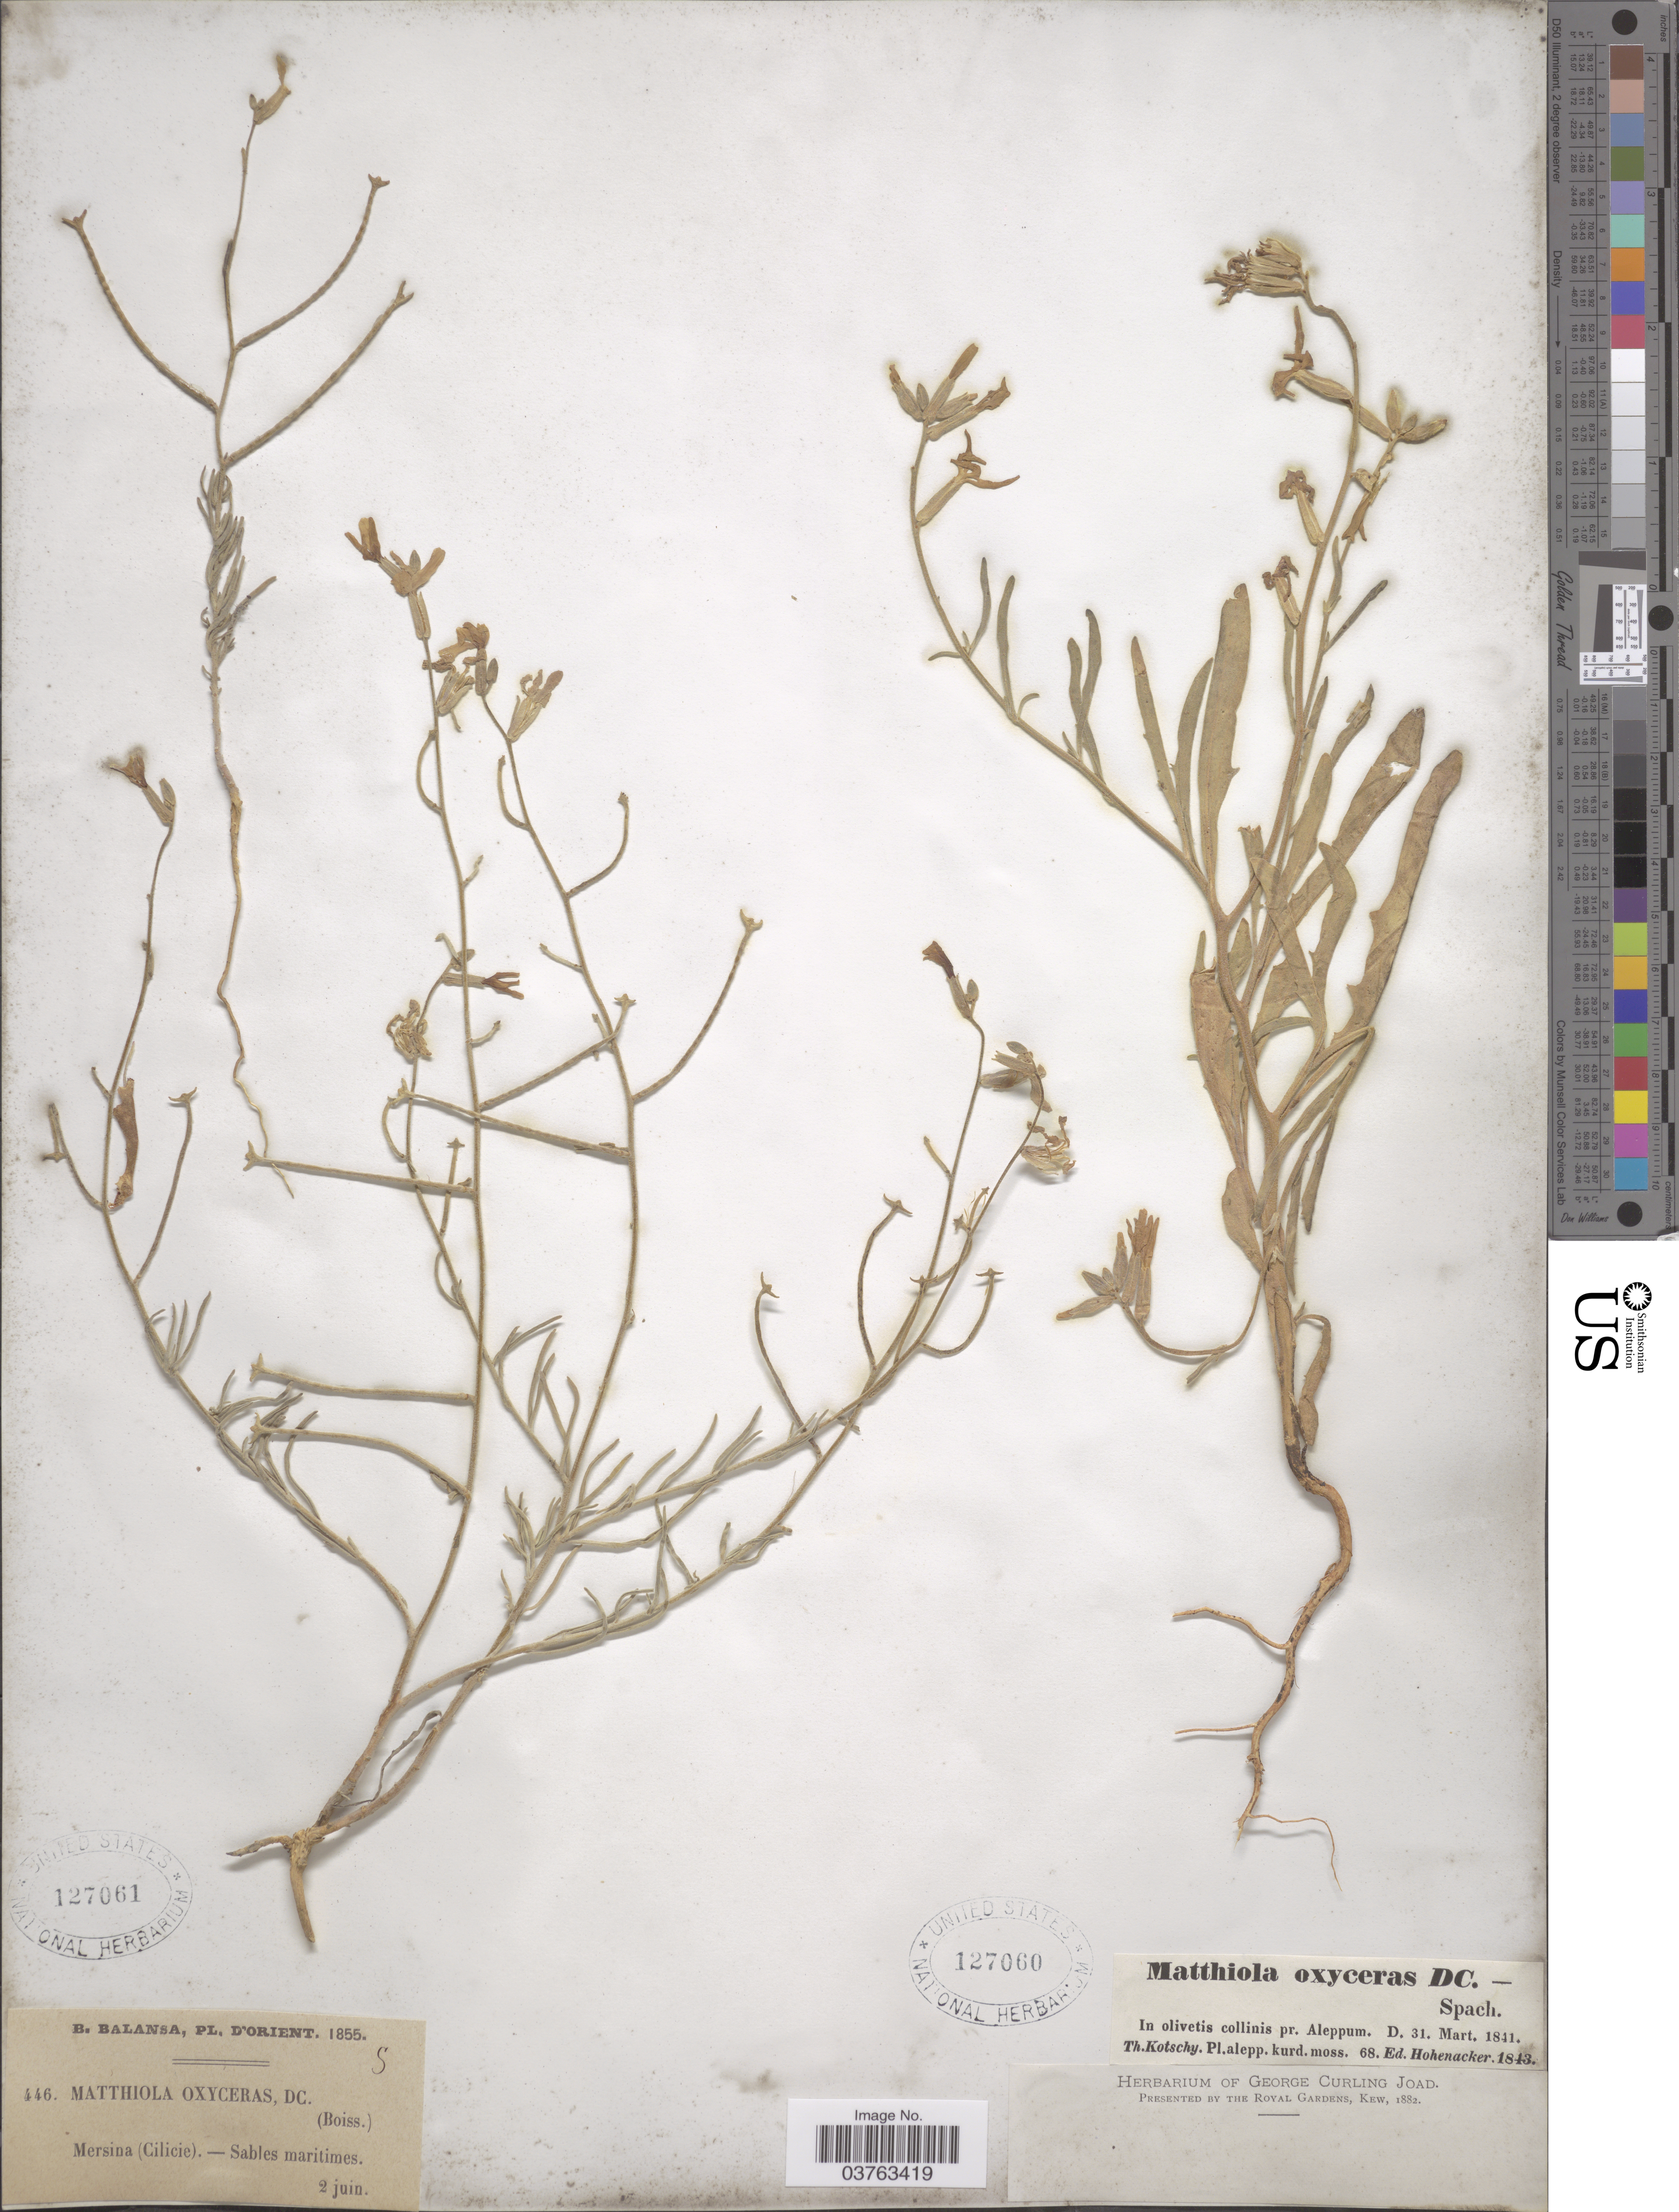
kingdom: Plantae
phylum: Tracheophyta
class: Magnoliopsida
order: Brassicales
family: Brassicaceae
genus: Matthiola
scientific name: Matthiola oxyceras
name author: DC.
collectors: K. G. Kotschy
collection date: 1841-03-31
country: Syria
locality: In olivetis collinis pr. Aleppum.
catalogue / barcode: US 127060